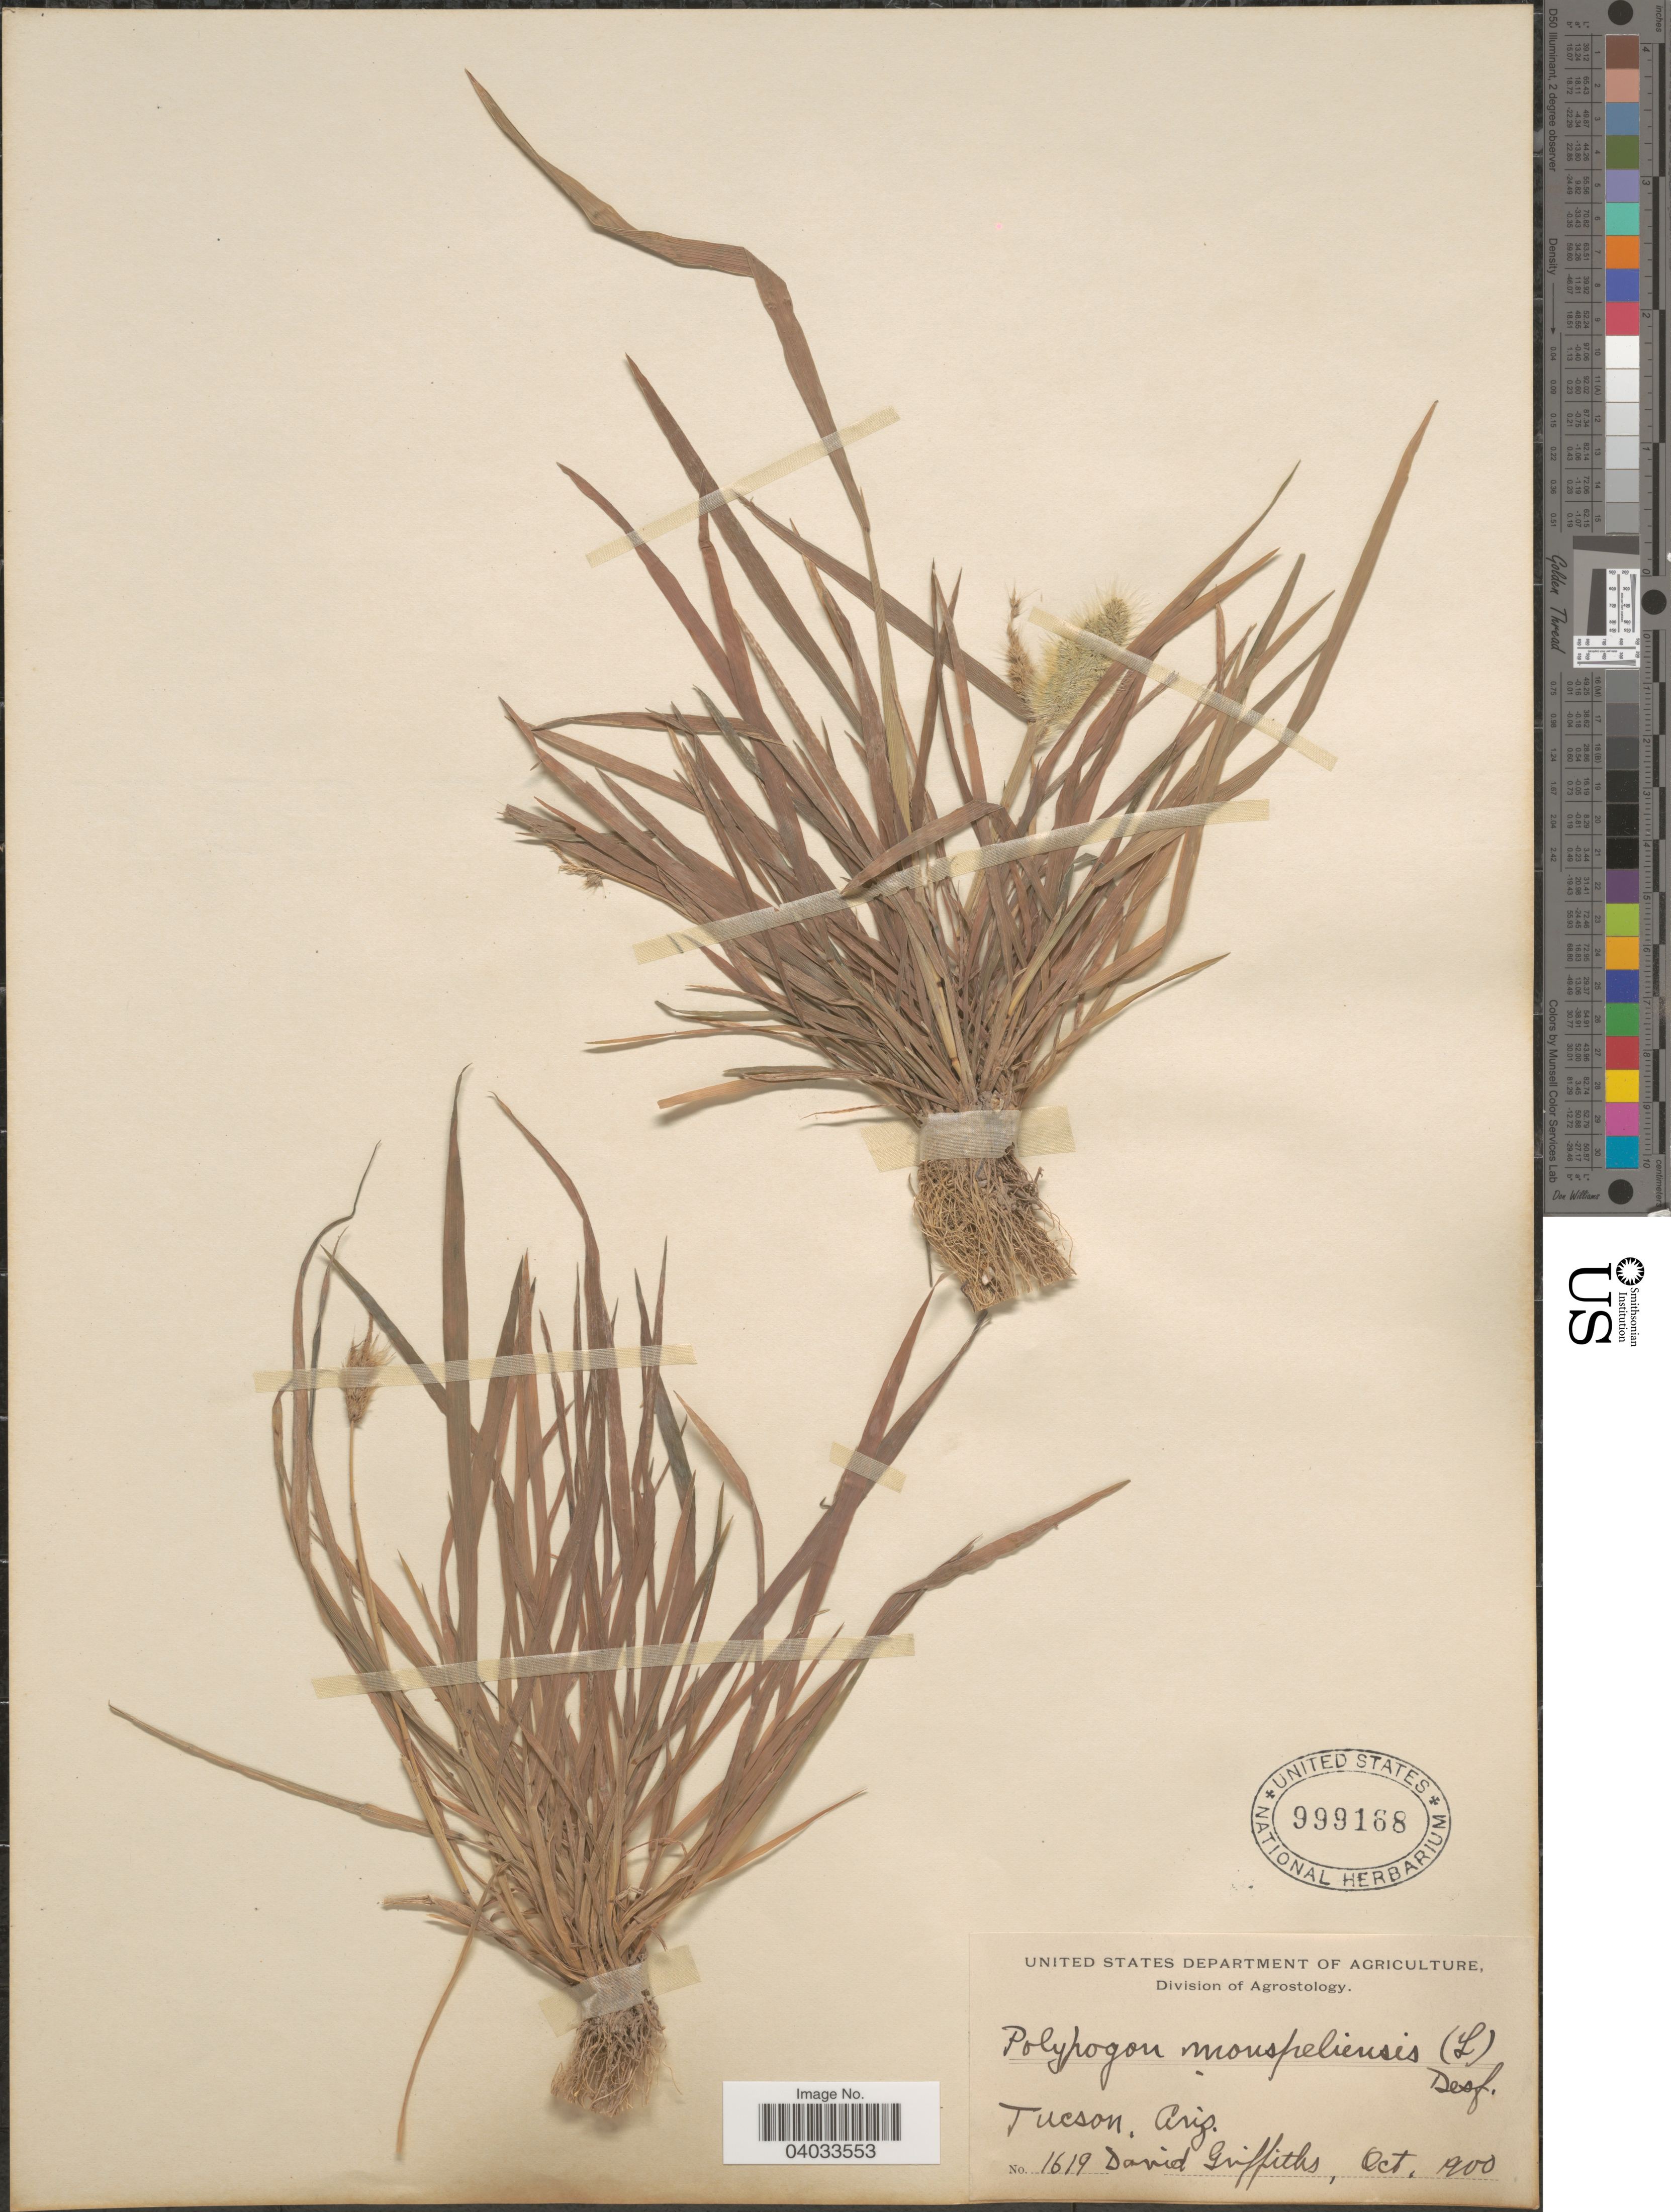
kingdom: Plantae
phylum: Tracheophyta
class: Liliopsida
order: Poales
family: Poaceae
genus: Polypogon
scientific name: Polypogon monspeliensis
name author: (L.) Desf.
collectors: D. Griffiths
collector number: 1619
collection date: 1900-10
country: United States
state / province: Arizona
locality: Tucson.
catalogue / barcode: US 999168